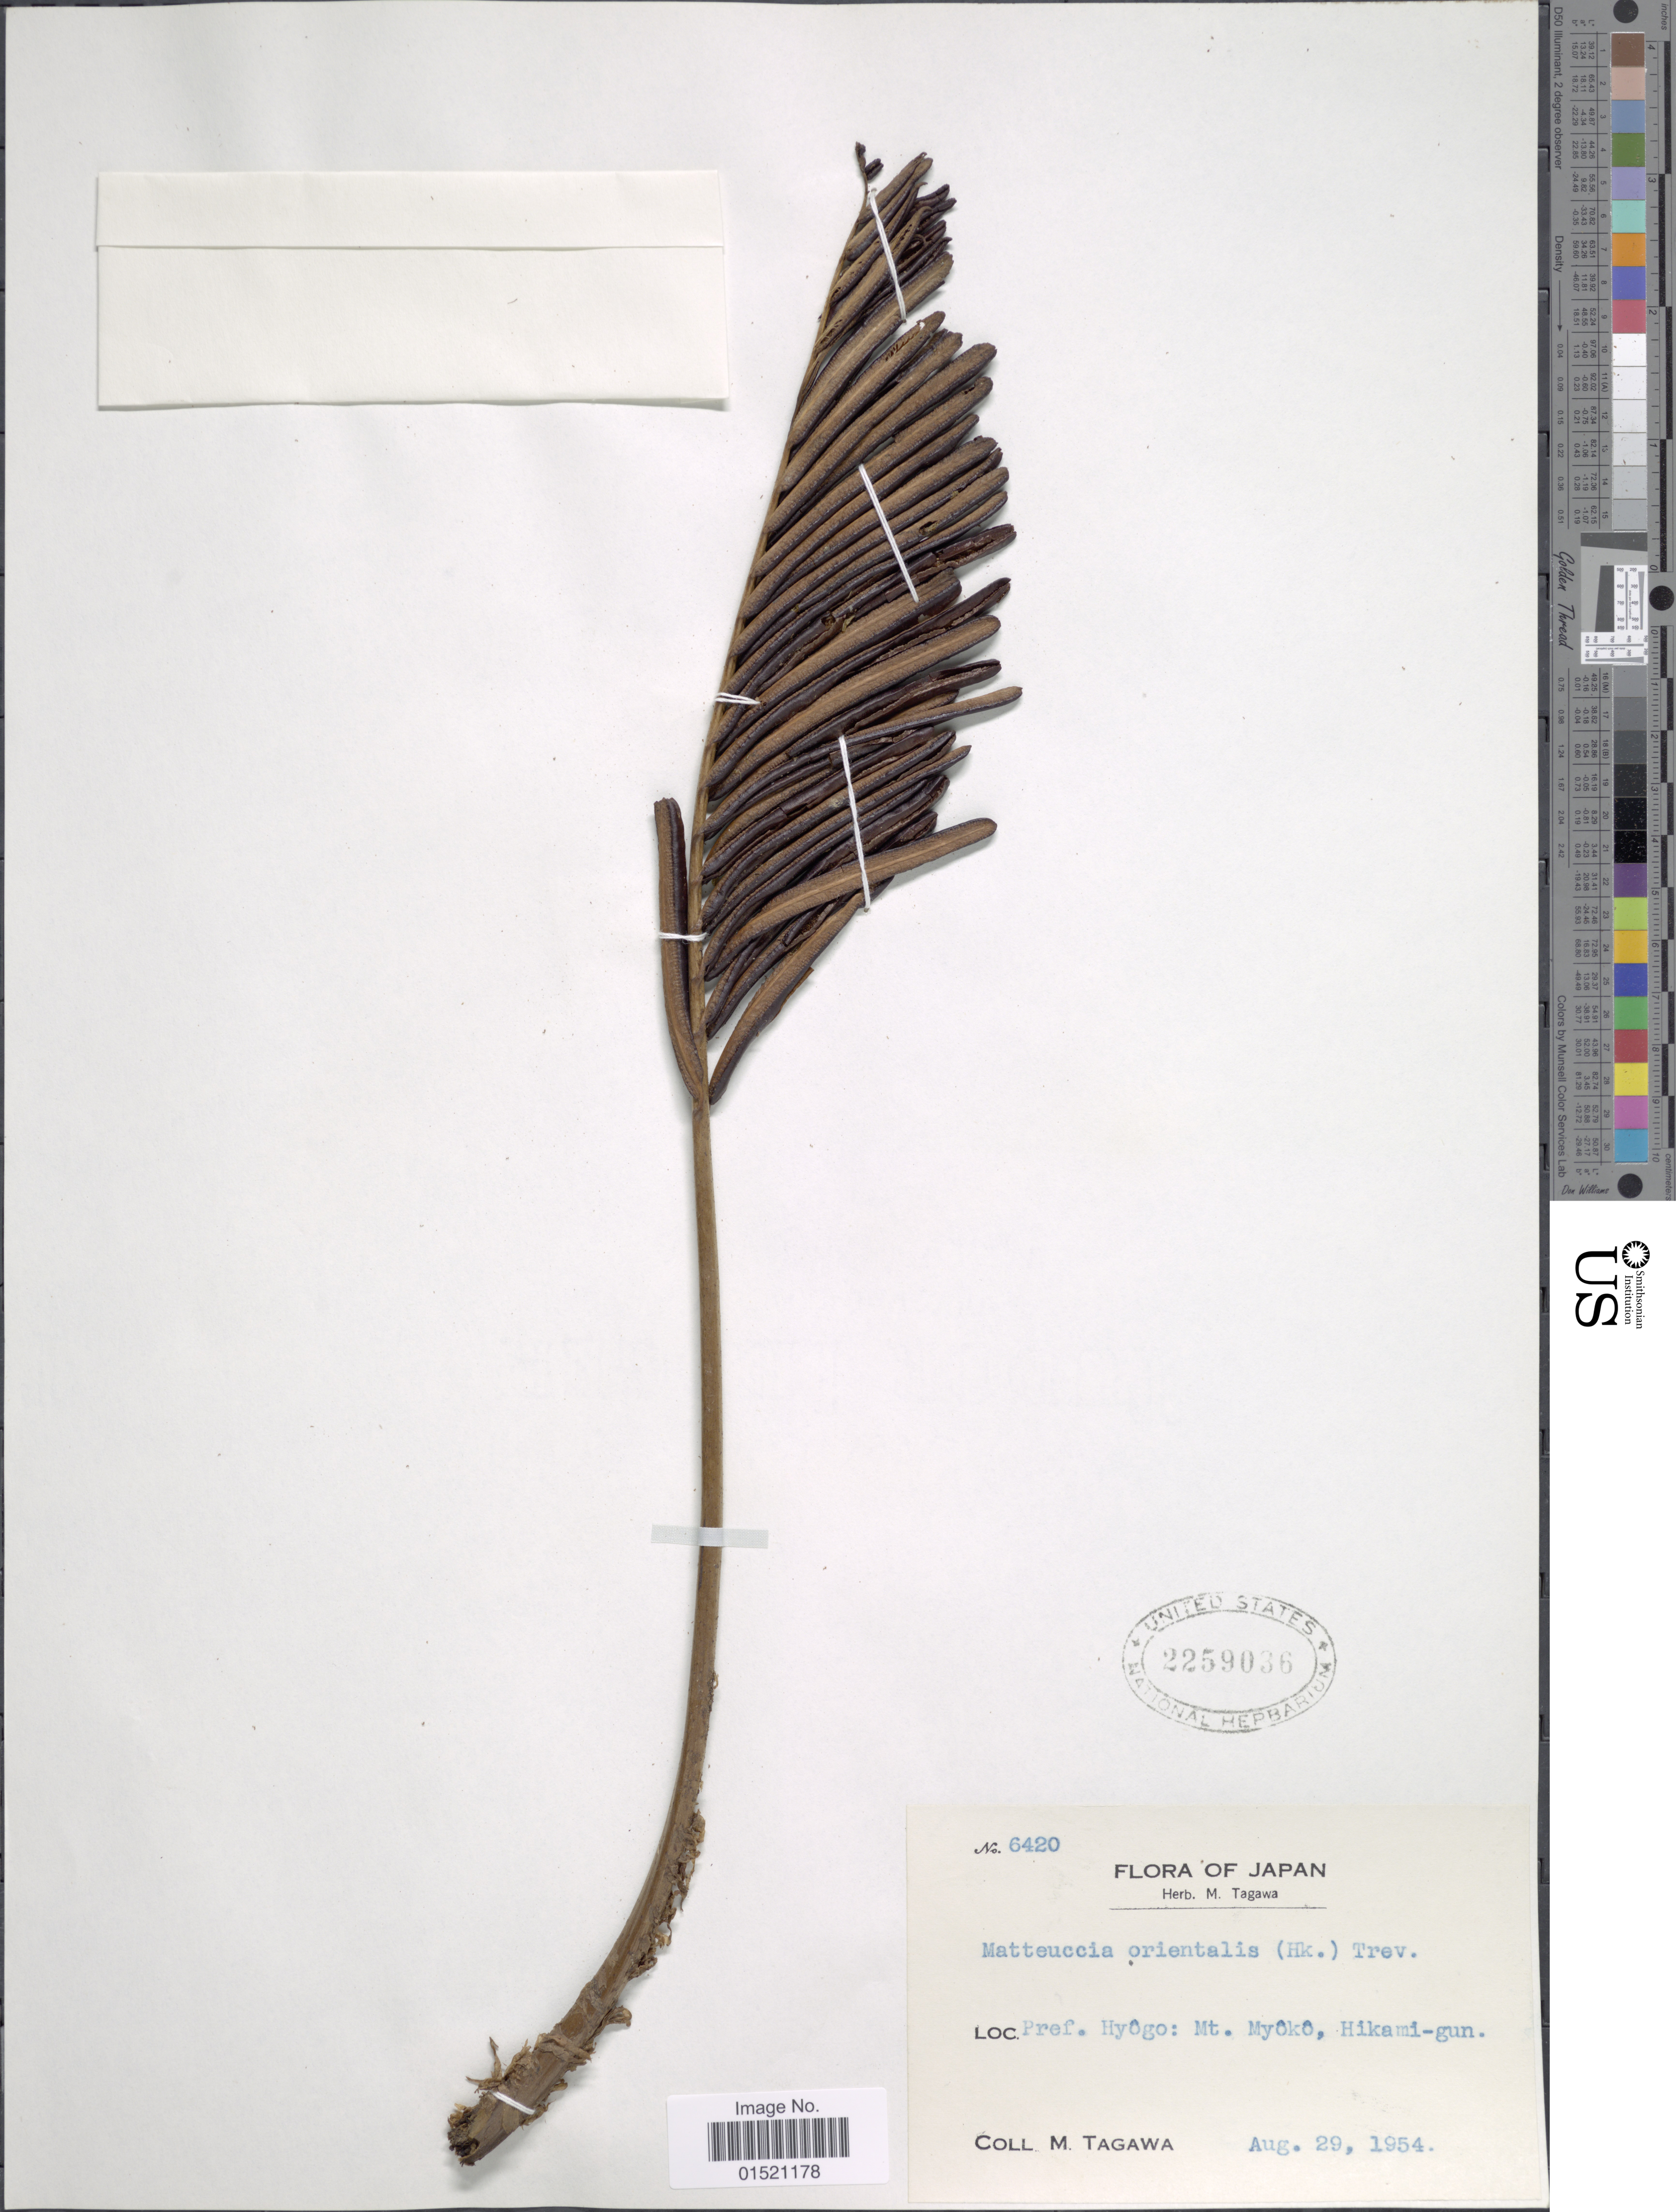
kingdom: Plantae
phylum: Tracheophyta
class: Polypodiopsida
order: Polypodiales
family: Onocleaceae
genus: Pentarhizidium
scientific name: Pentarhizidium orientale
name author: (Hook.) Hayata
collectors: M. Tagawa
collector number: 6420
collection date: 1954-08-29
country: Japan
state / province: Hyogo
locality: Pref. Hyôogo: Mt Myôkô, Hikami-gun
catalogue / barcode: US 2259036